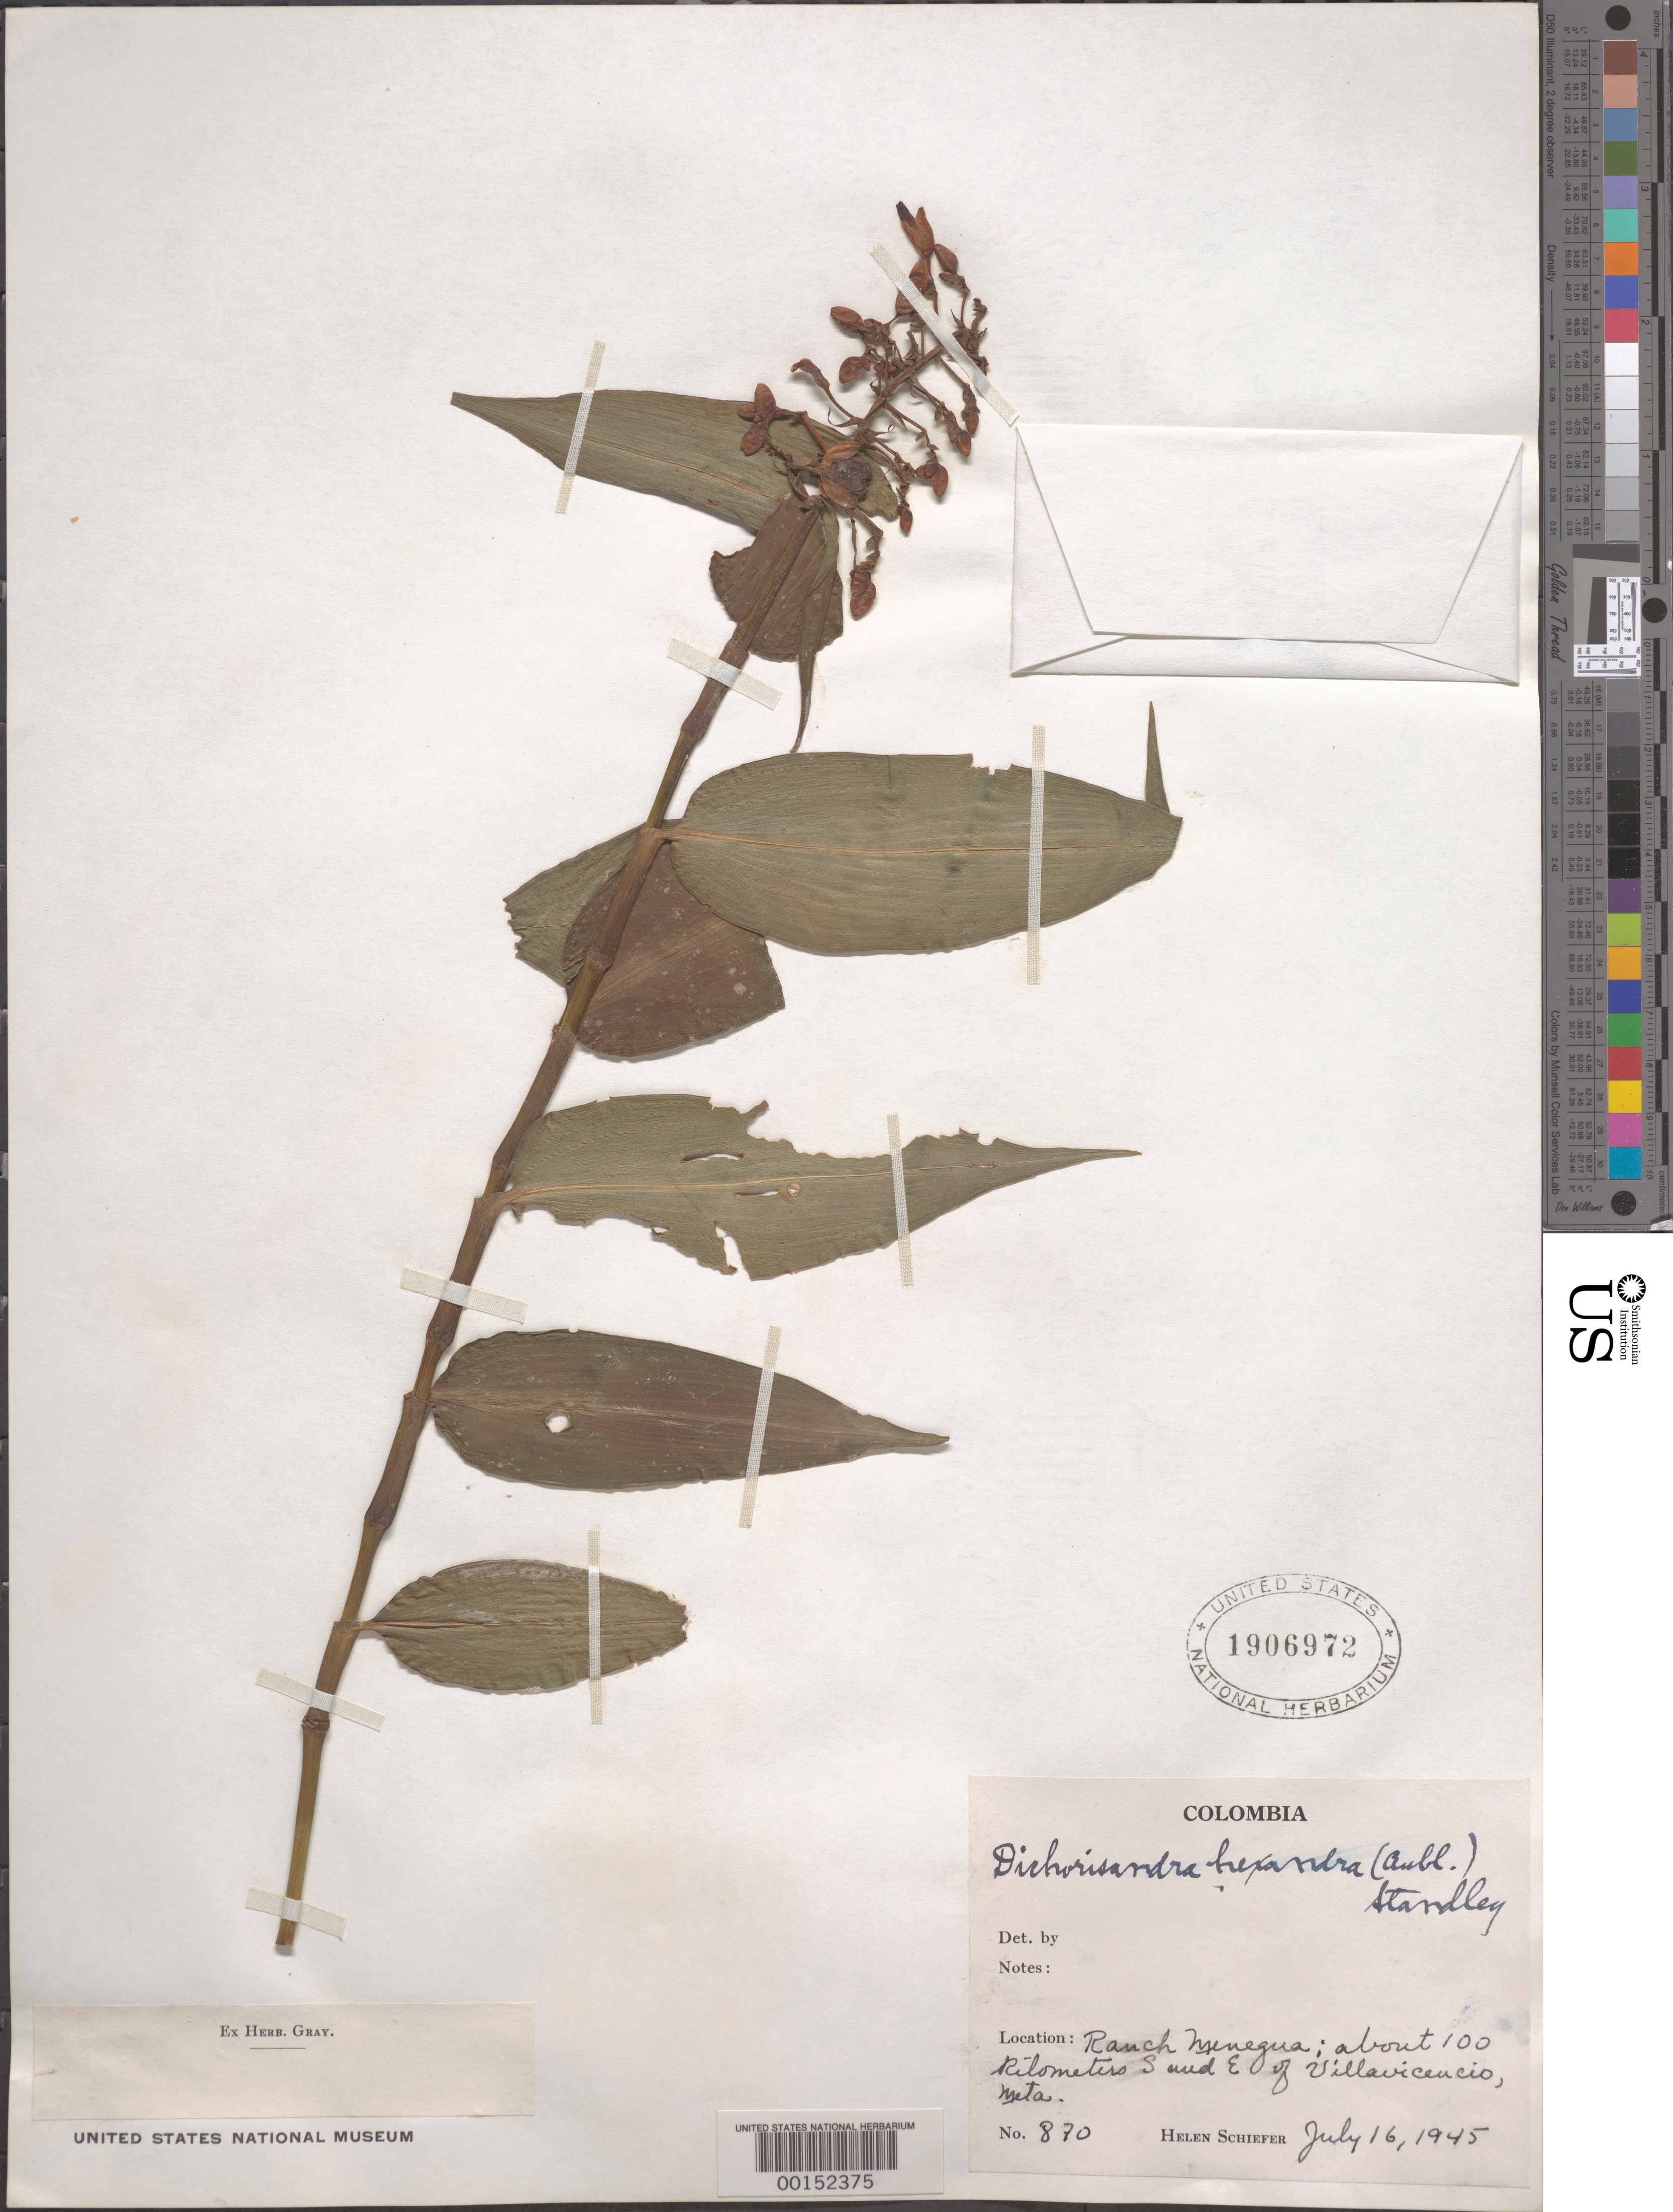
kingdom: Plantae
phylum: Tracheophyta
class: Liliopsida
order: Commelinales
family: Commelinaceae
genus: Dichorisandra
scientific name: Dichorisandra hexandra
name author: (Aubl.) Standl.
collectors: H. Schiefer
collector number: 870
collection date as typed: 16 Jul 1945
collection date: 1945-07-16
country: Colombia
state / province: Meta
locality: SE of Villa Vicencia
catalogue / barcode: US 1906972